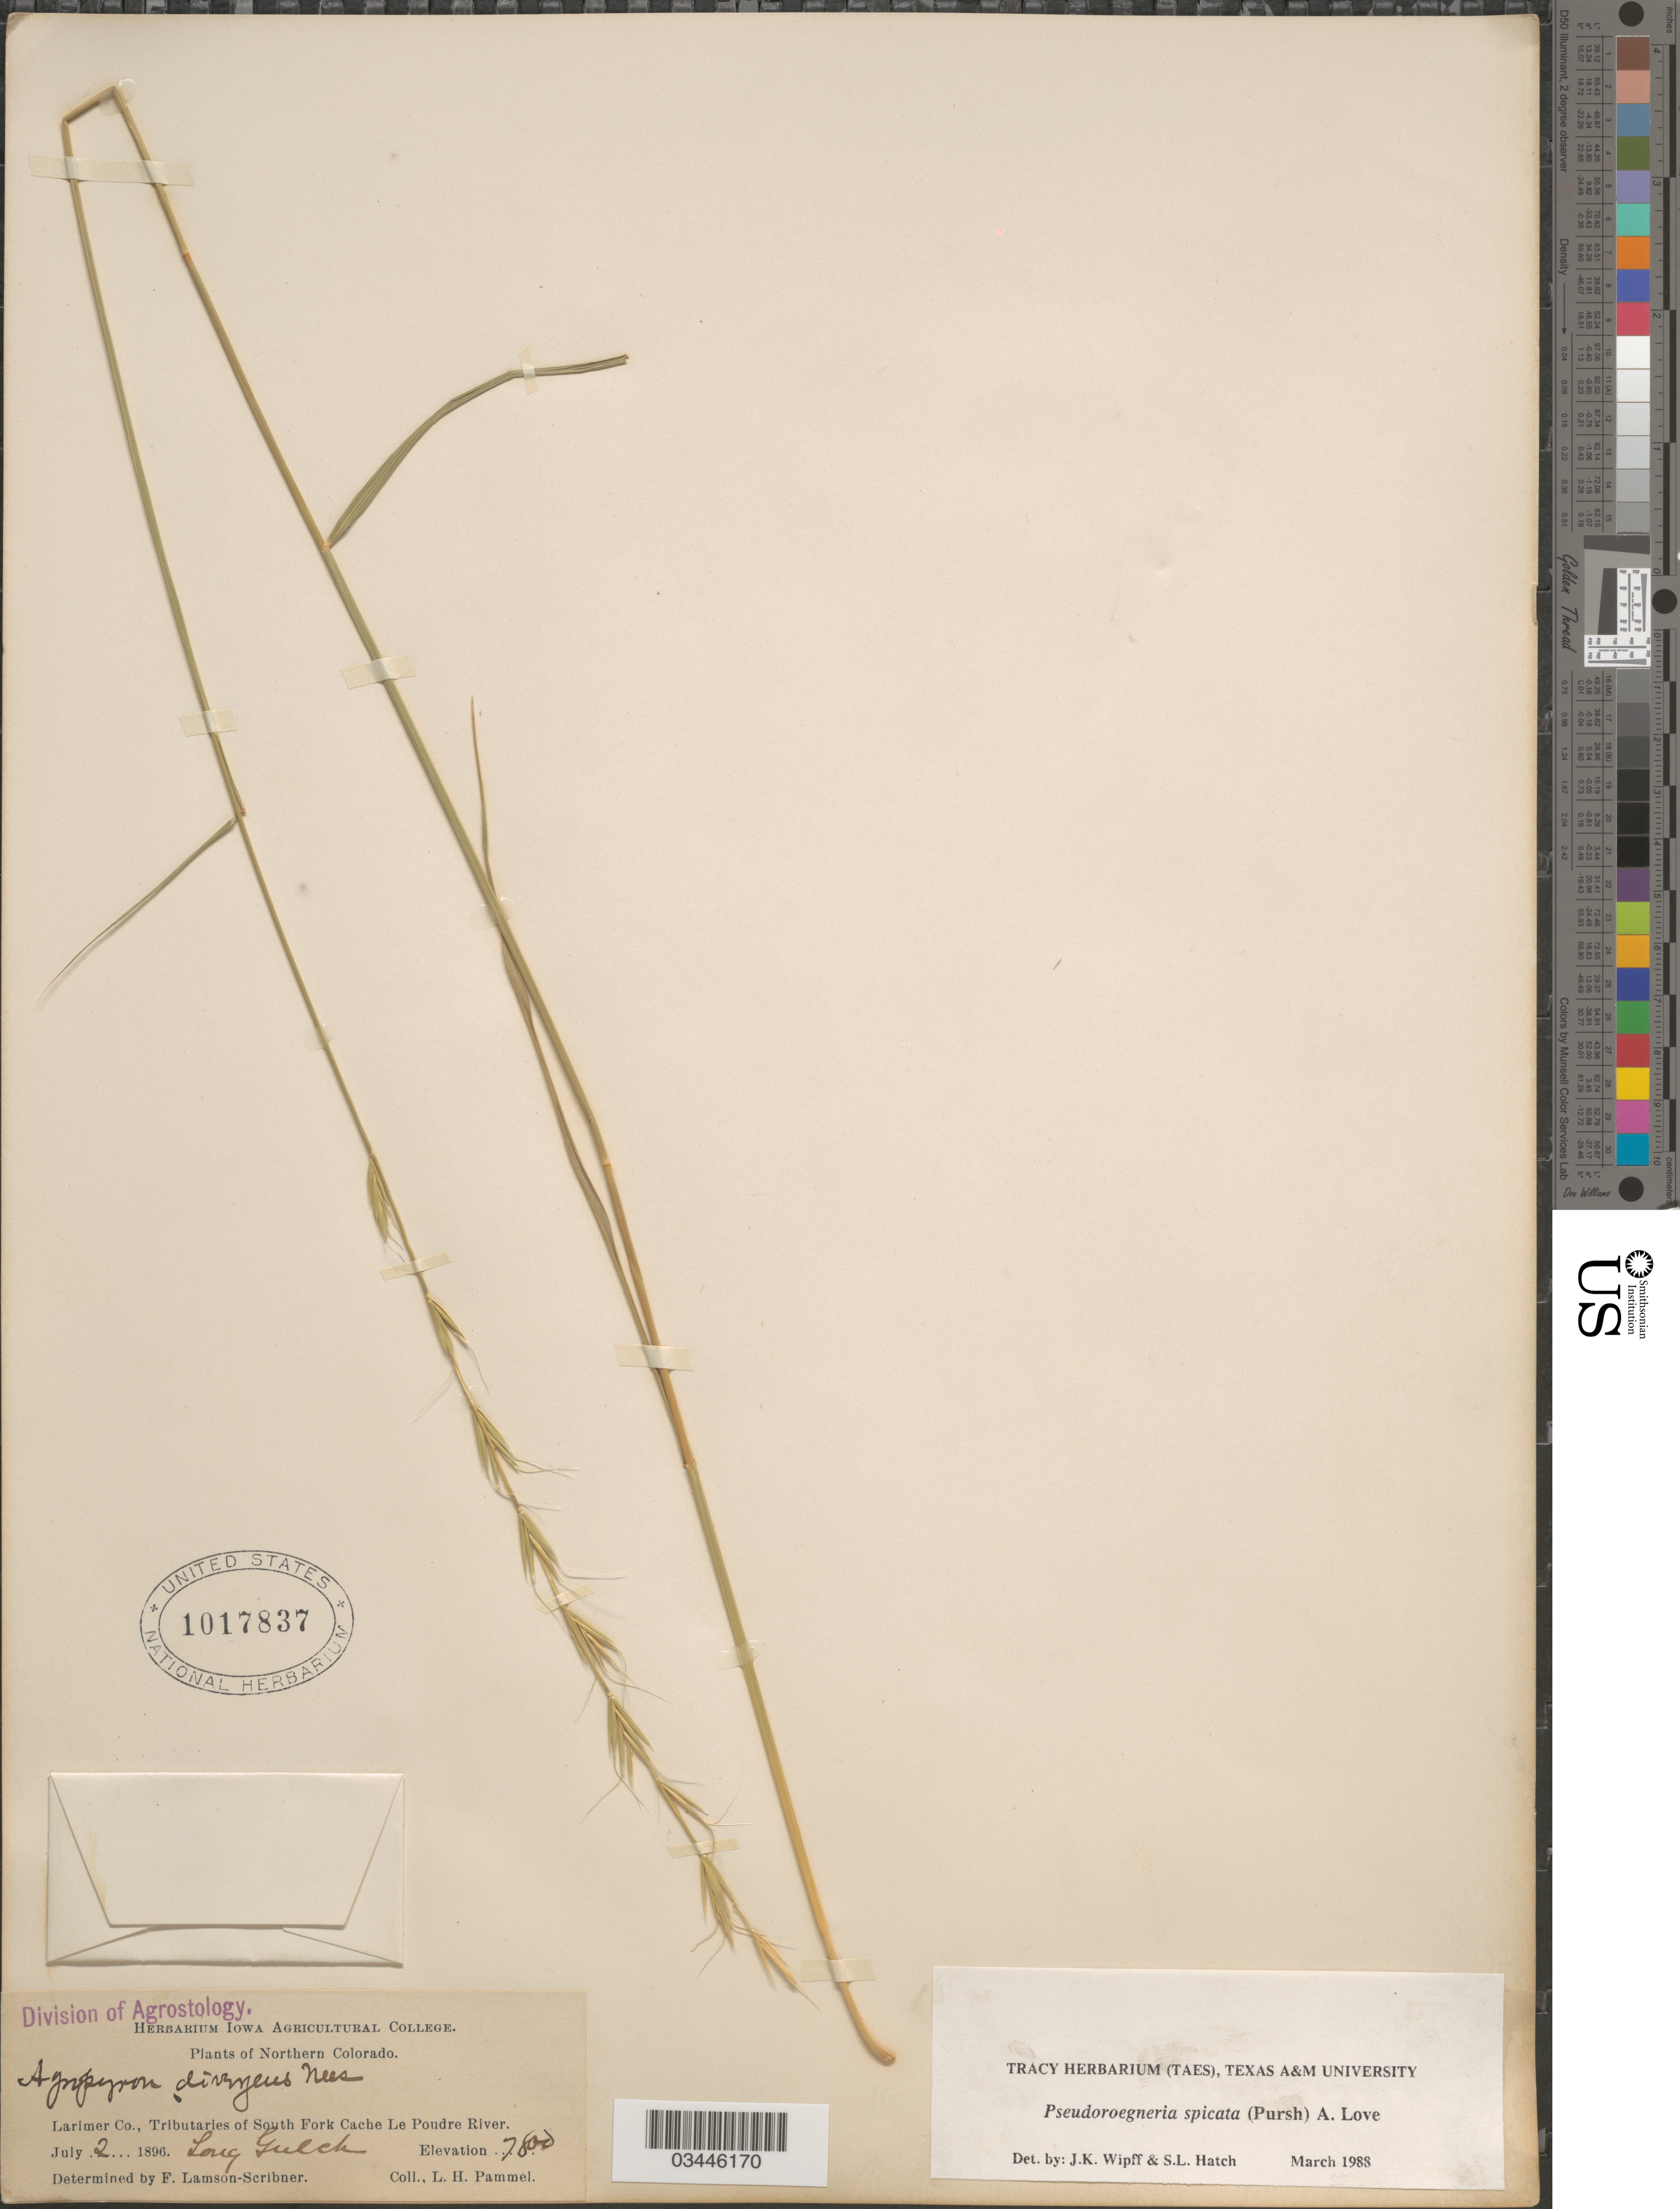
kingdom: Plantae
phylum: Tracheophyta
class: Liliopsida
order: Poales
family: Poaceae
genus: Pseudoroegneria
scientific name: Pseudoroegneria spicata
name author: (Pursh) Á. Löve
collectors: L. Pammel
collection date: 1896-07-02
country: United States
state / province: Colorado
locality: Northern Colorado. Larimer Co., Tributaries of South Fork Cache Le Poudre River. Long Gulch.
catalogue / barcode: US 1017837